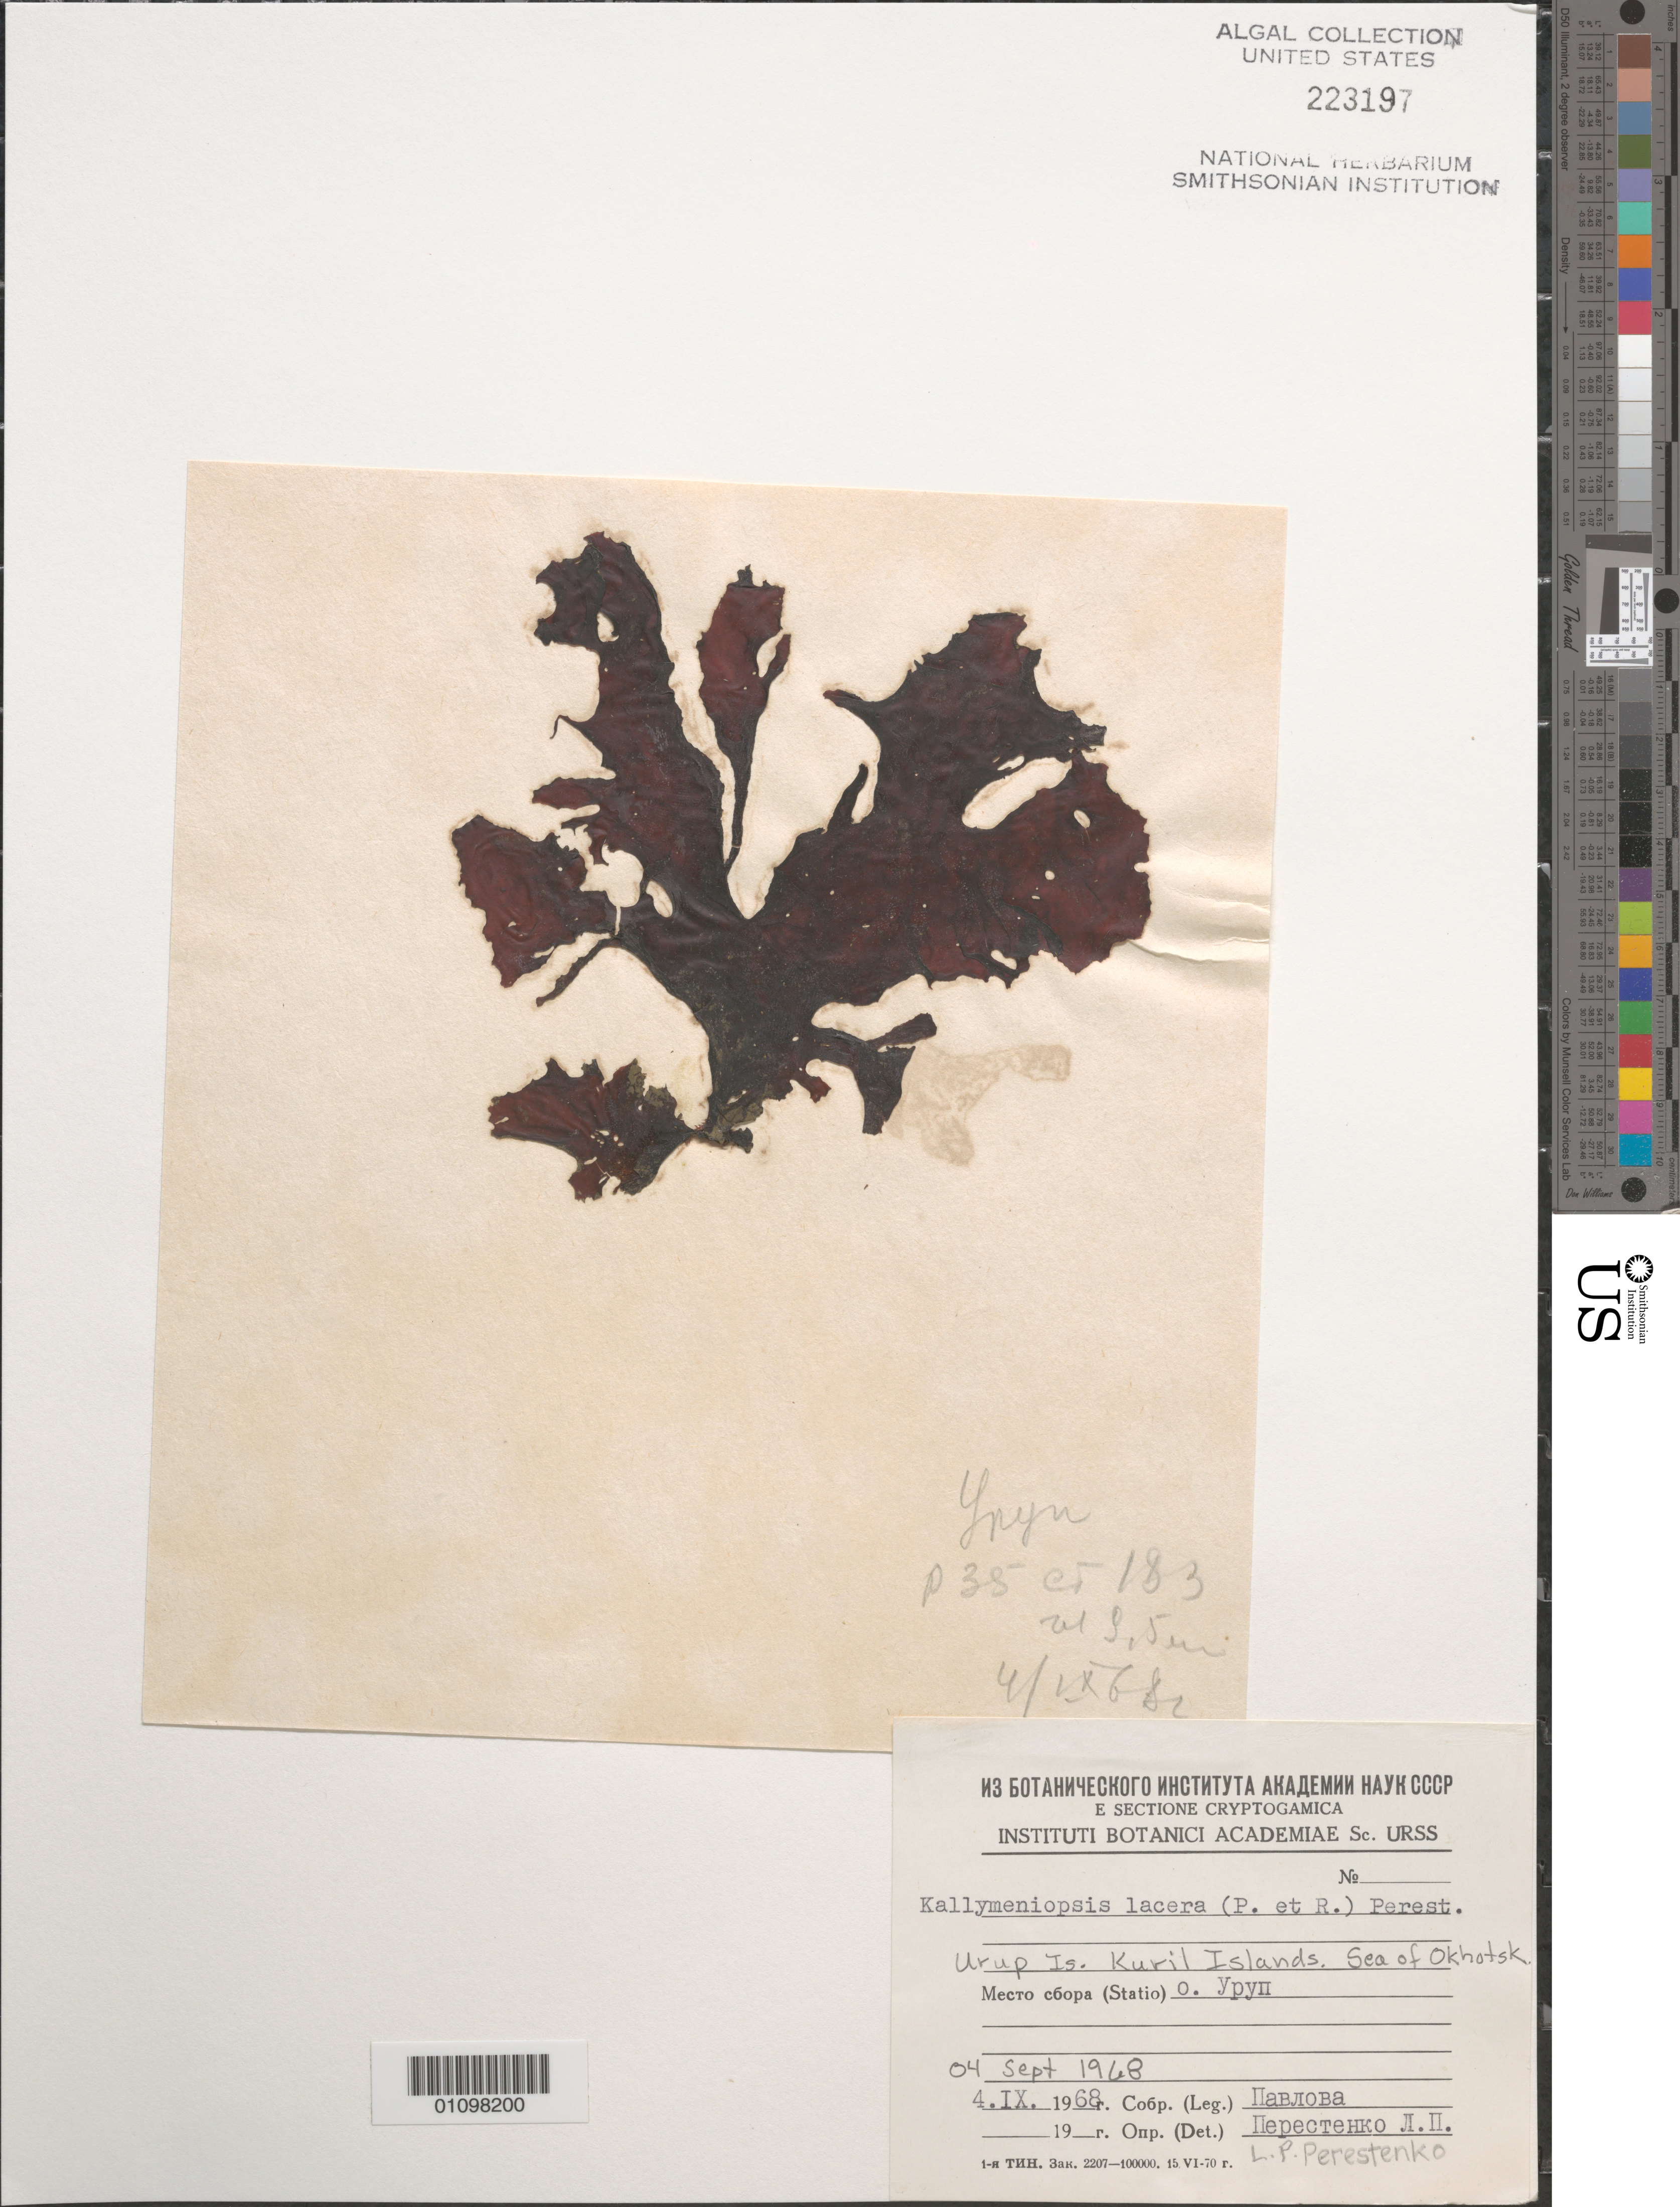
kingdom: Plantae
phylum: Rhodophyta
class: Florideophyceae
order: Gigartinales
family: Kallymeniaceae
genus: Erythrophyllum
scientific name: Erythrophyllum lacerum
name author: (Postels & Rupr.) Selivanova et al.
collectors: X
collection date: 1968-09-04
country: Russian Federation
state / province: Sakhalin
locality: Urup Is. Sea of Okhotsk.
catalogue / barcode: US 223197